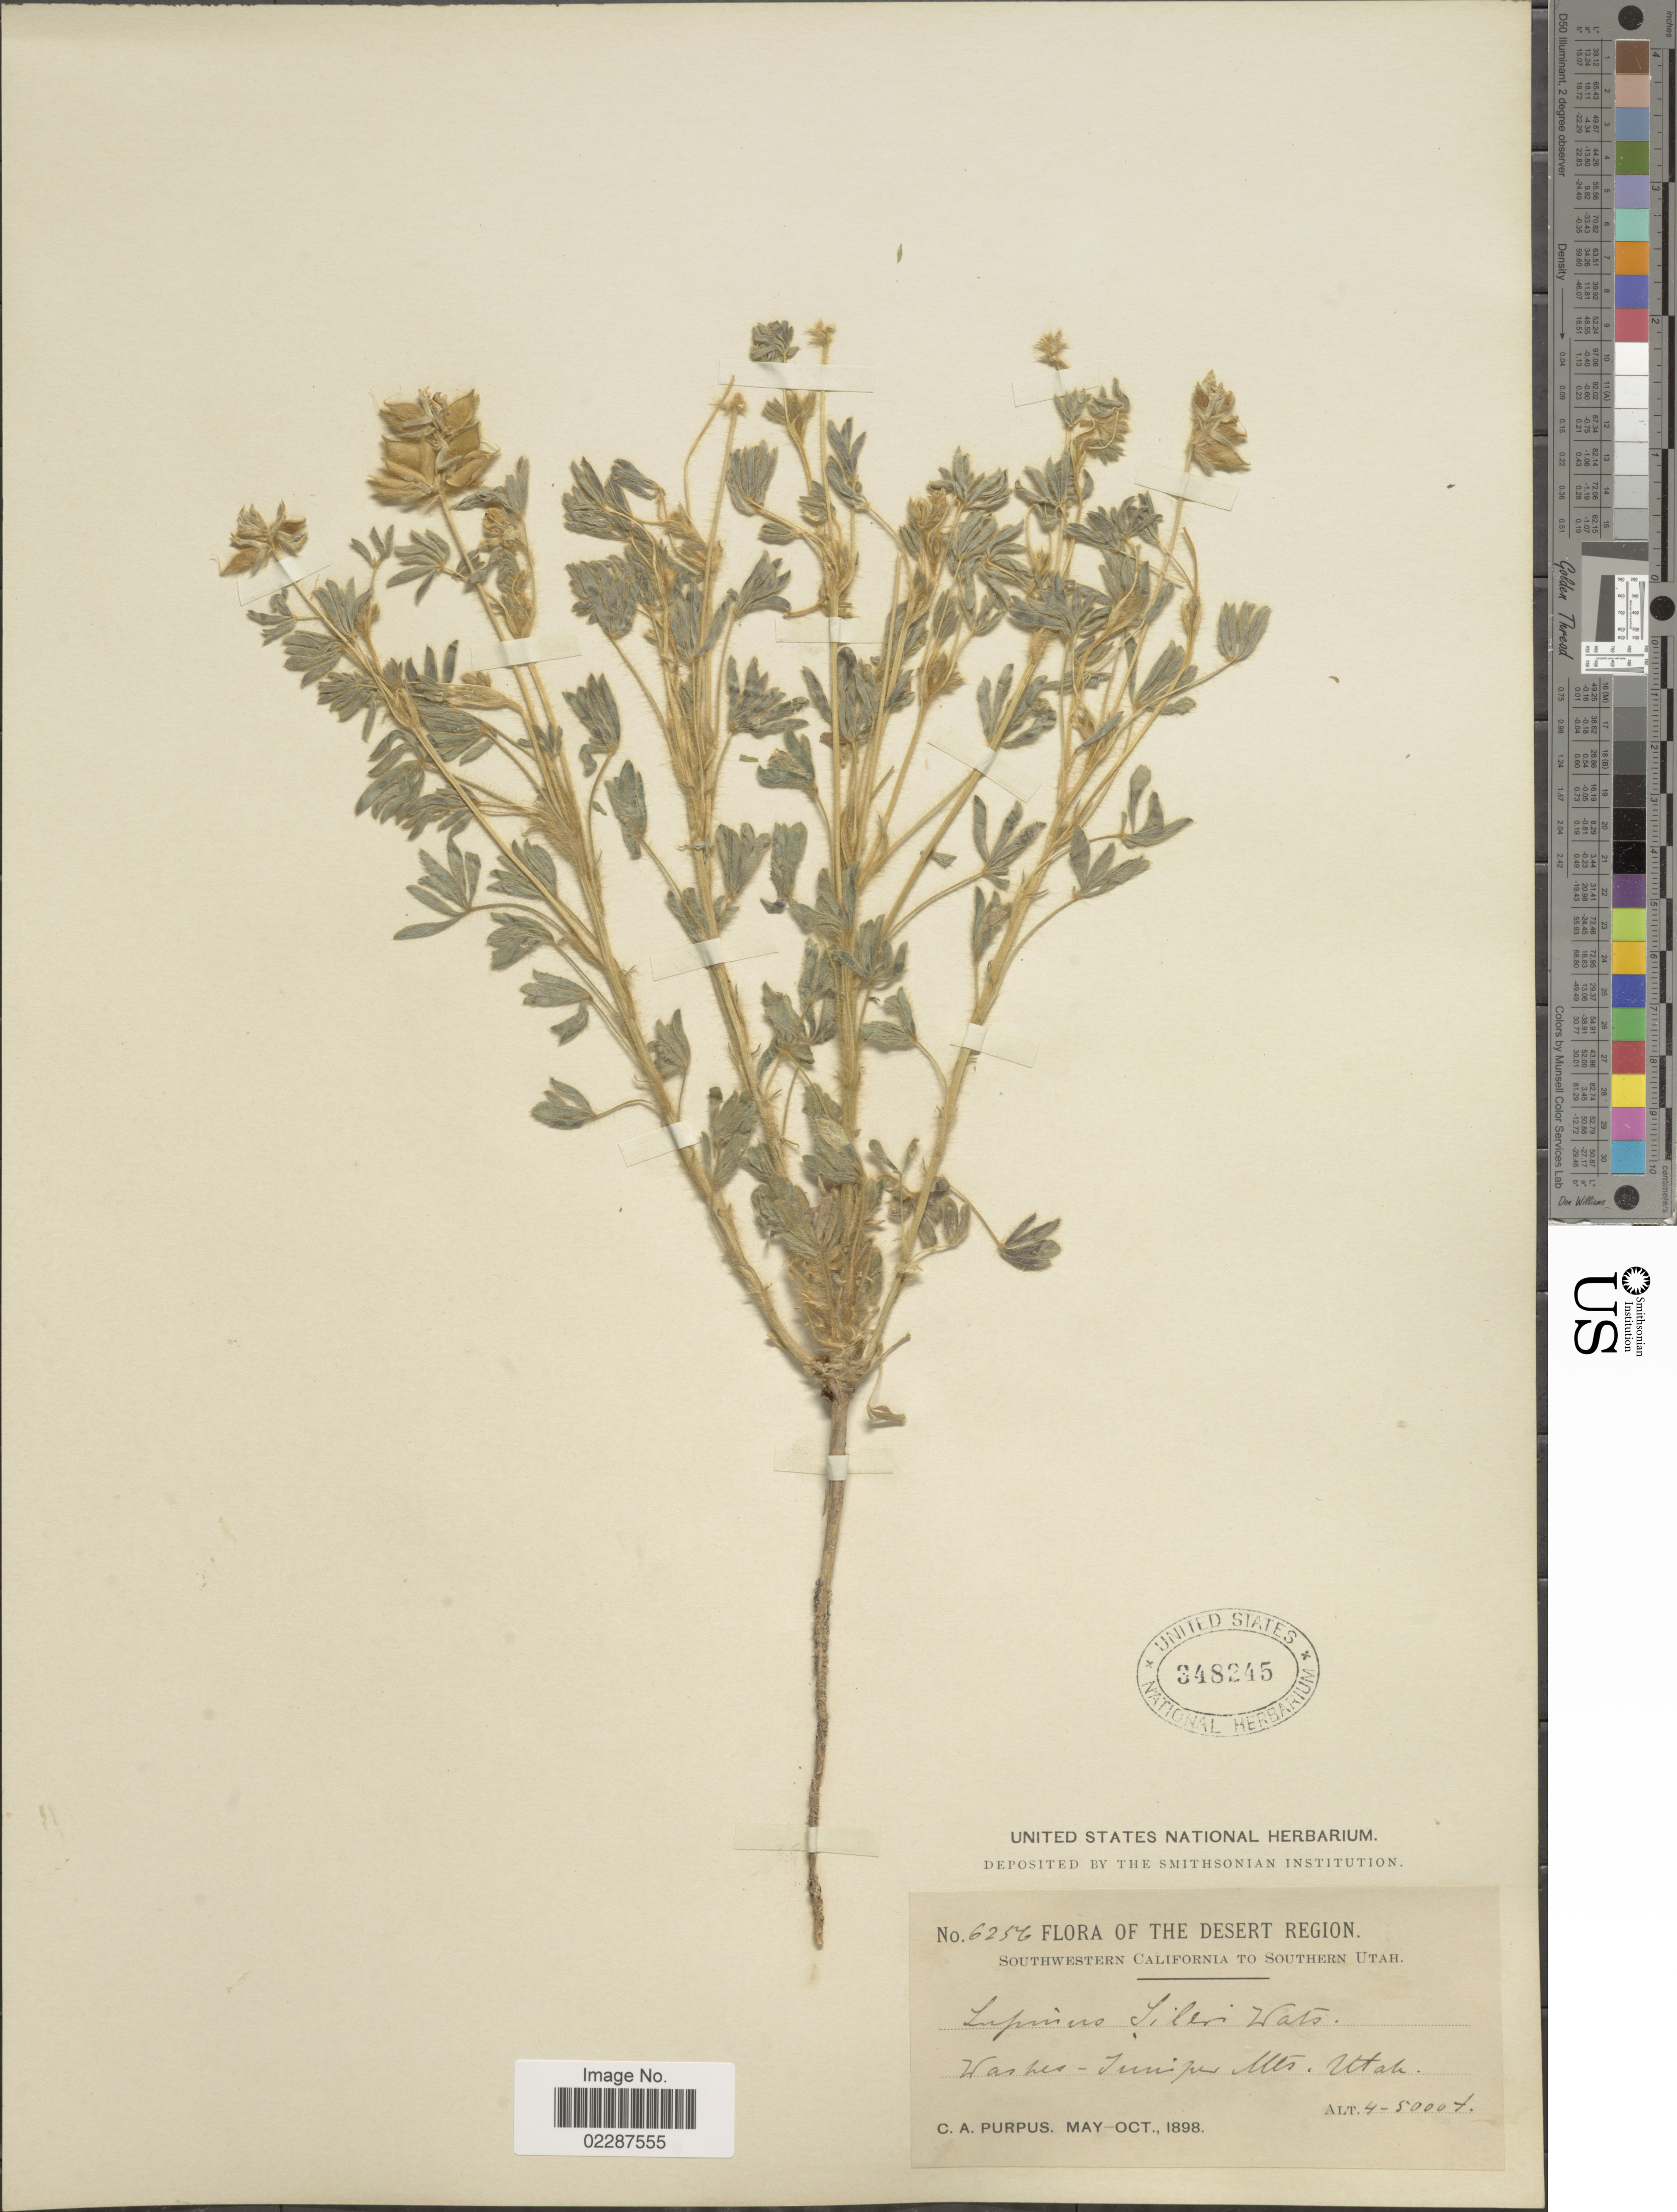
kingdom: Plantae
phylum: Tracheophyta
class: Magnoliopsida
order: Fabales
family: Fabaceae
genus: Lupinus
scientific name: Lupinus sileri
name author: S. Watson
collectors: C. A. Purpus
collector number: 6256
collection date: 1898-05/1898-10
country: United States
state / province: Utah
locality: Desert Region, Southwestern California to Southern Utah, Washes - Juniper Mts.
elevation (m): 1219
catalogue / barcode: US 348245